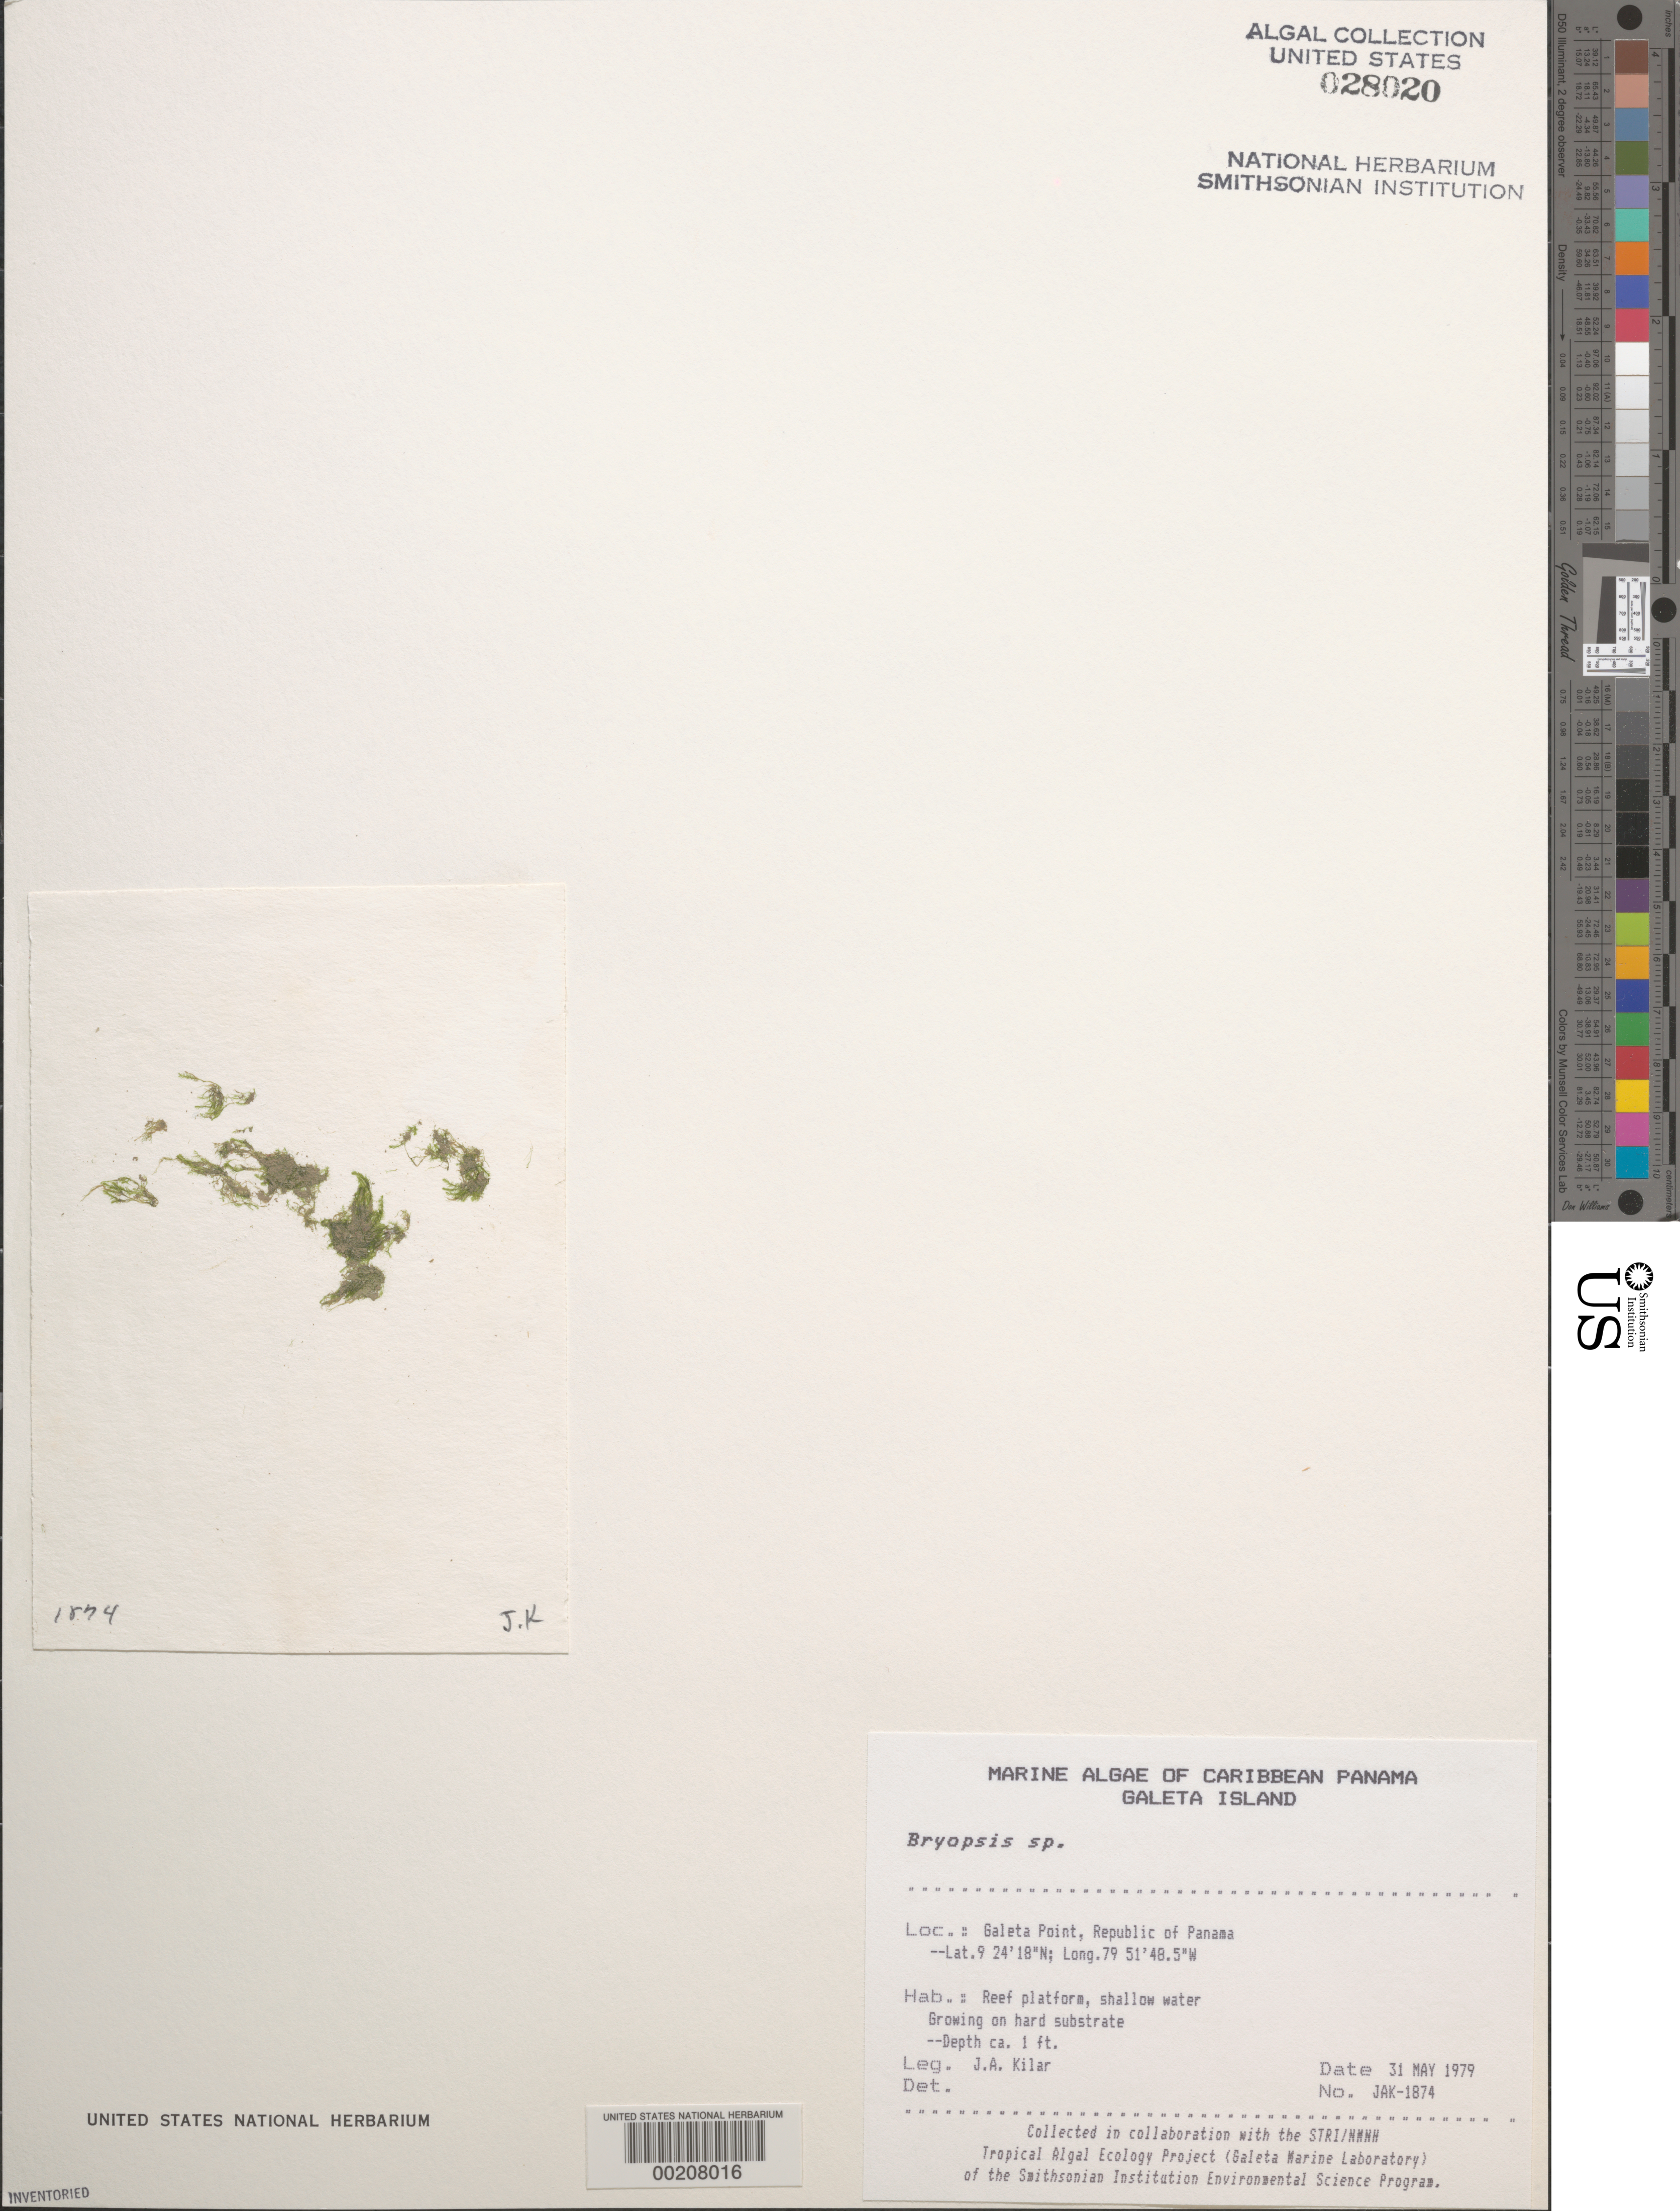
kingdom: Plantae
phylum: Chlorophyta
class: Ulvophyceae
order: Bryopsidales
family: Bryopsidaceae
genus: Bryopsis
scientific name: Bryopsis sp.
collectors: J. A. Kilar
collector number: JAK-1874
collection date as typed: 31 May 1979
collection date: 1979-05-31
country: Panama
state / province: Colón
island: Galeta Island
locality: Galeta Point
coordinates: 9 24' 18" N, 79 51' 48.5" W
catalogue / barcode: US 28020